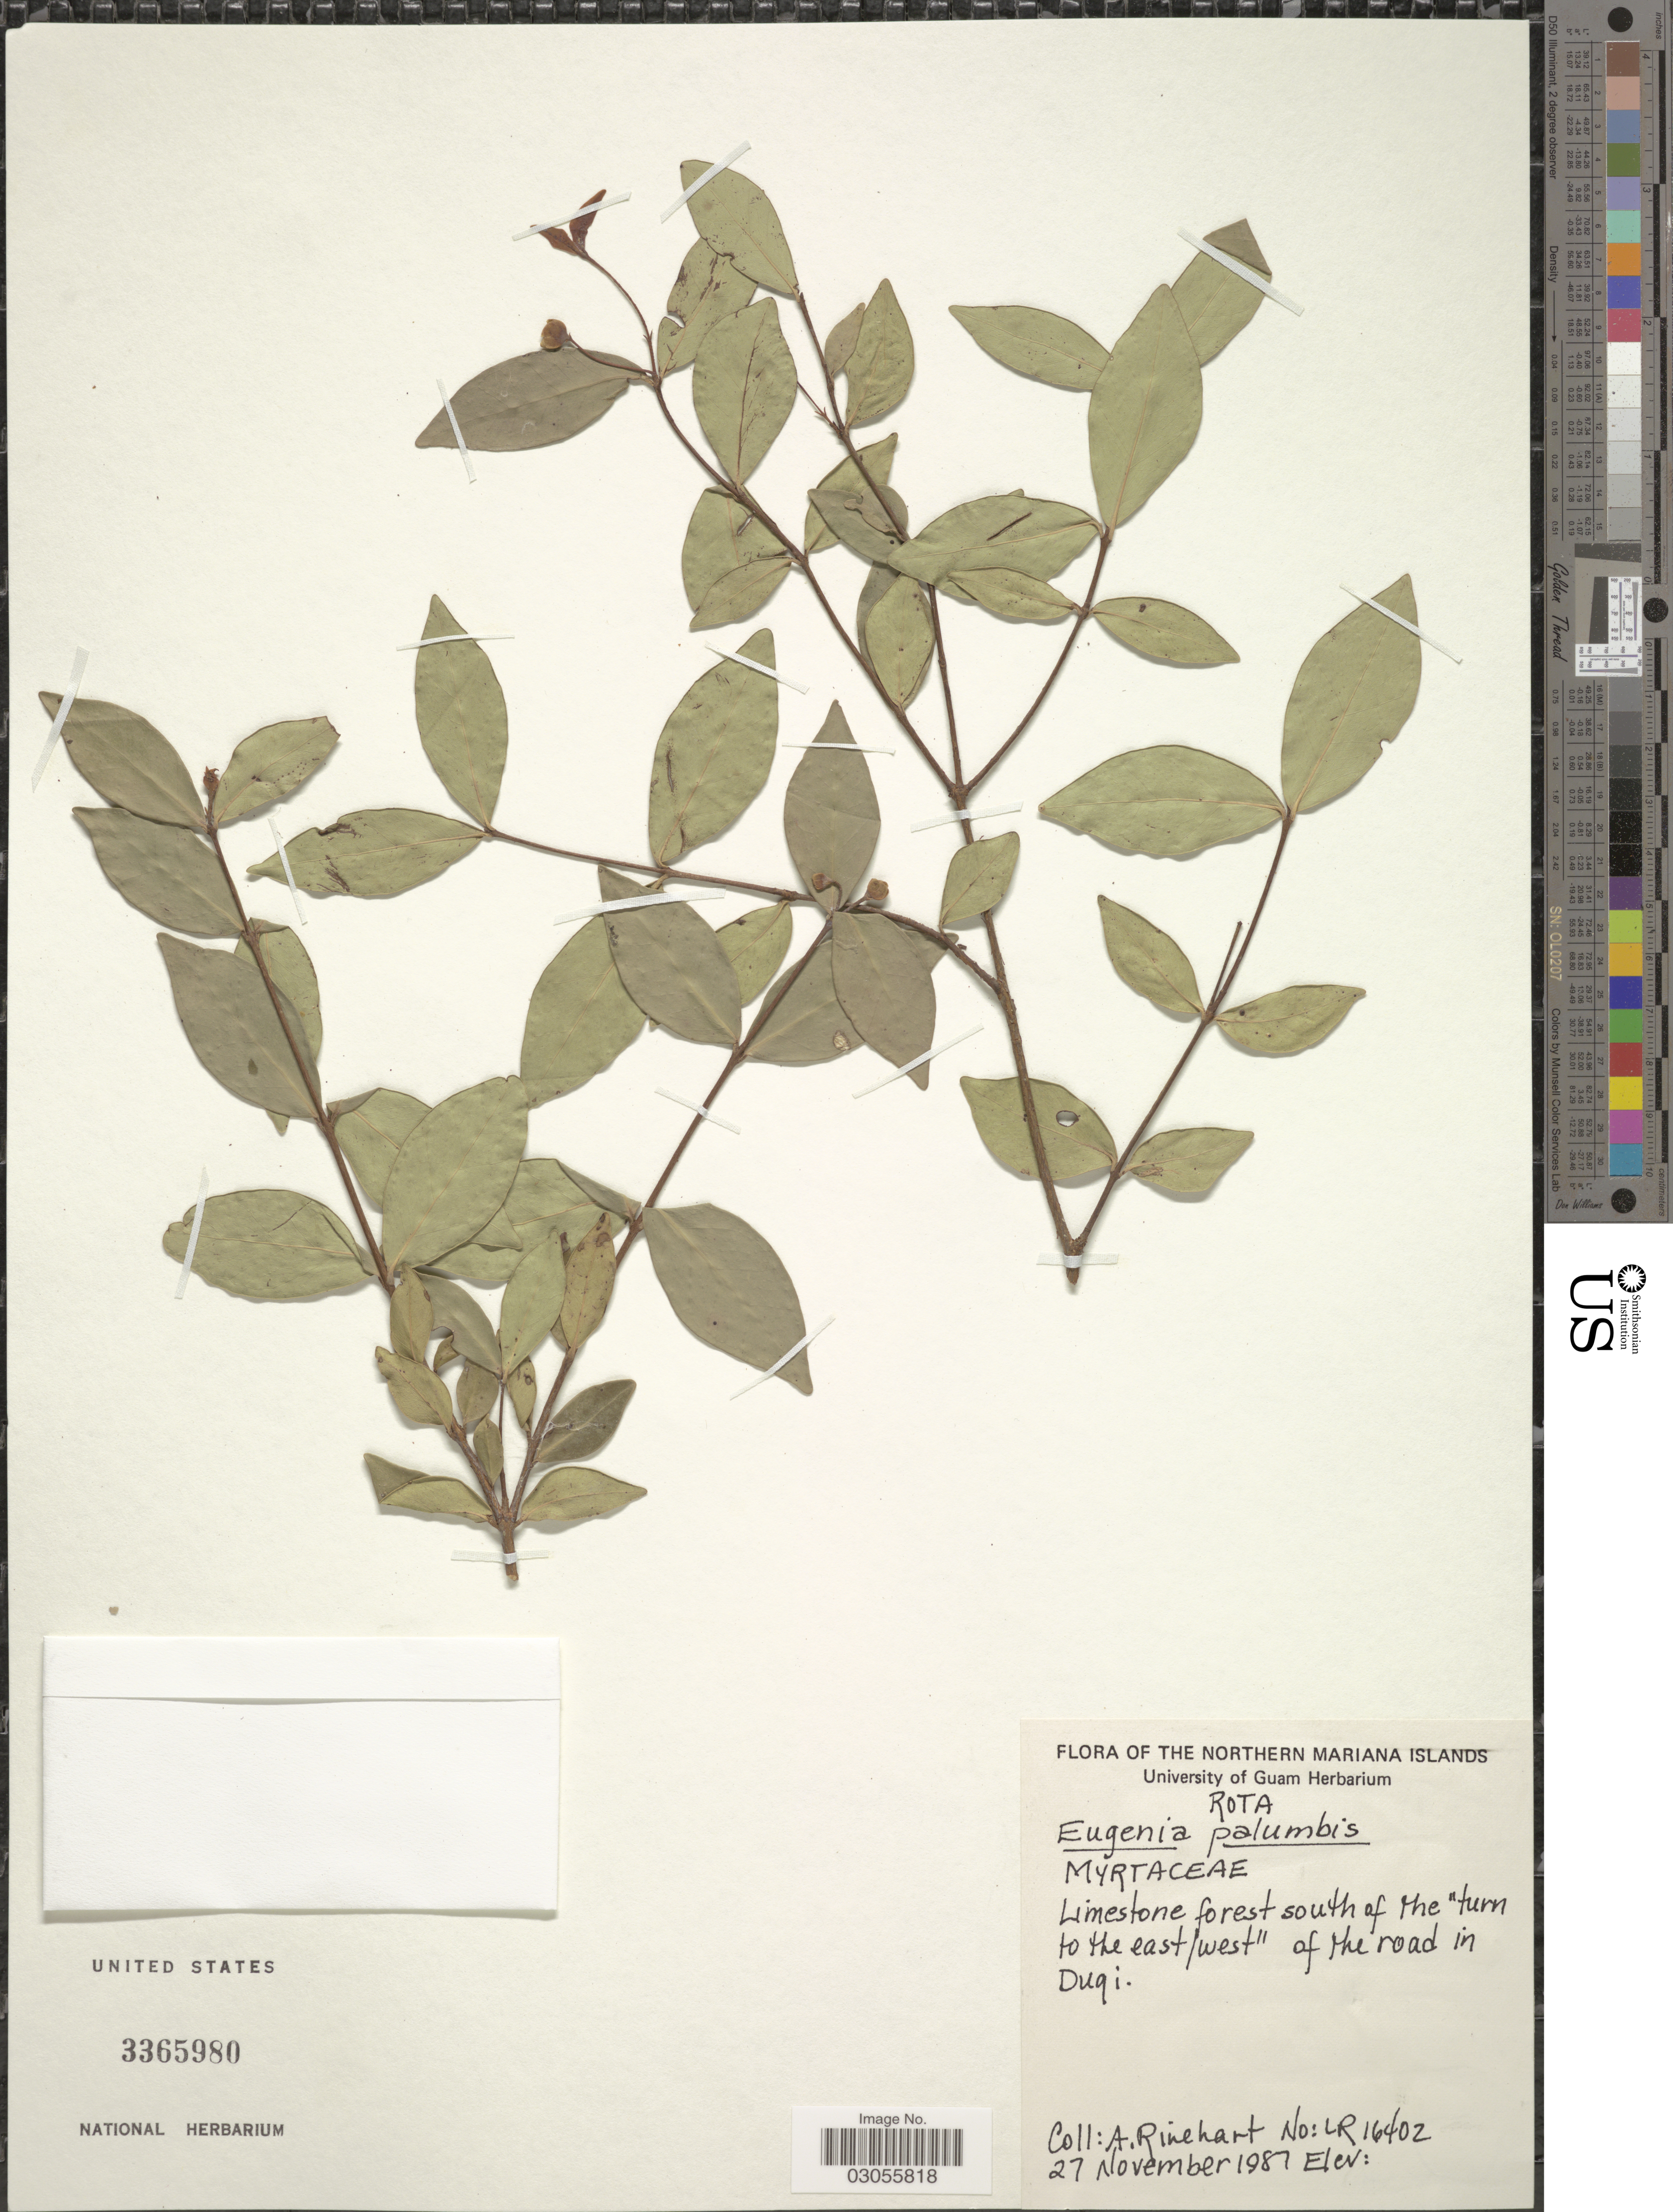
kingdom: Plantae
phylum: Tracheophyta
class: Magnoliopsida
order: Myrtales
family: Myrtaceae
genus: Eugenia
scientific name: Eugenia palumbis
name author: Merr.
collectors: A. Rinehart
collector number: LR 16402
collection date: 1987-11-27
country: Northern Mariana Islands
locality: Rota. Limestone forest south of the "turn to the east/west" of the road in Dugi.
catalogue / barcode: US 3365980